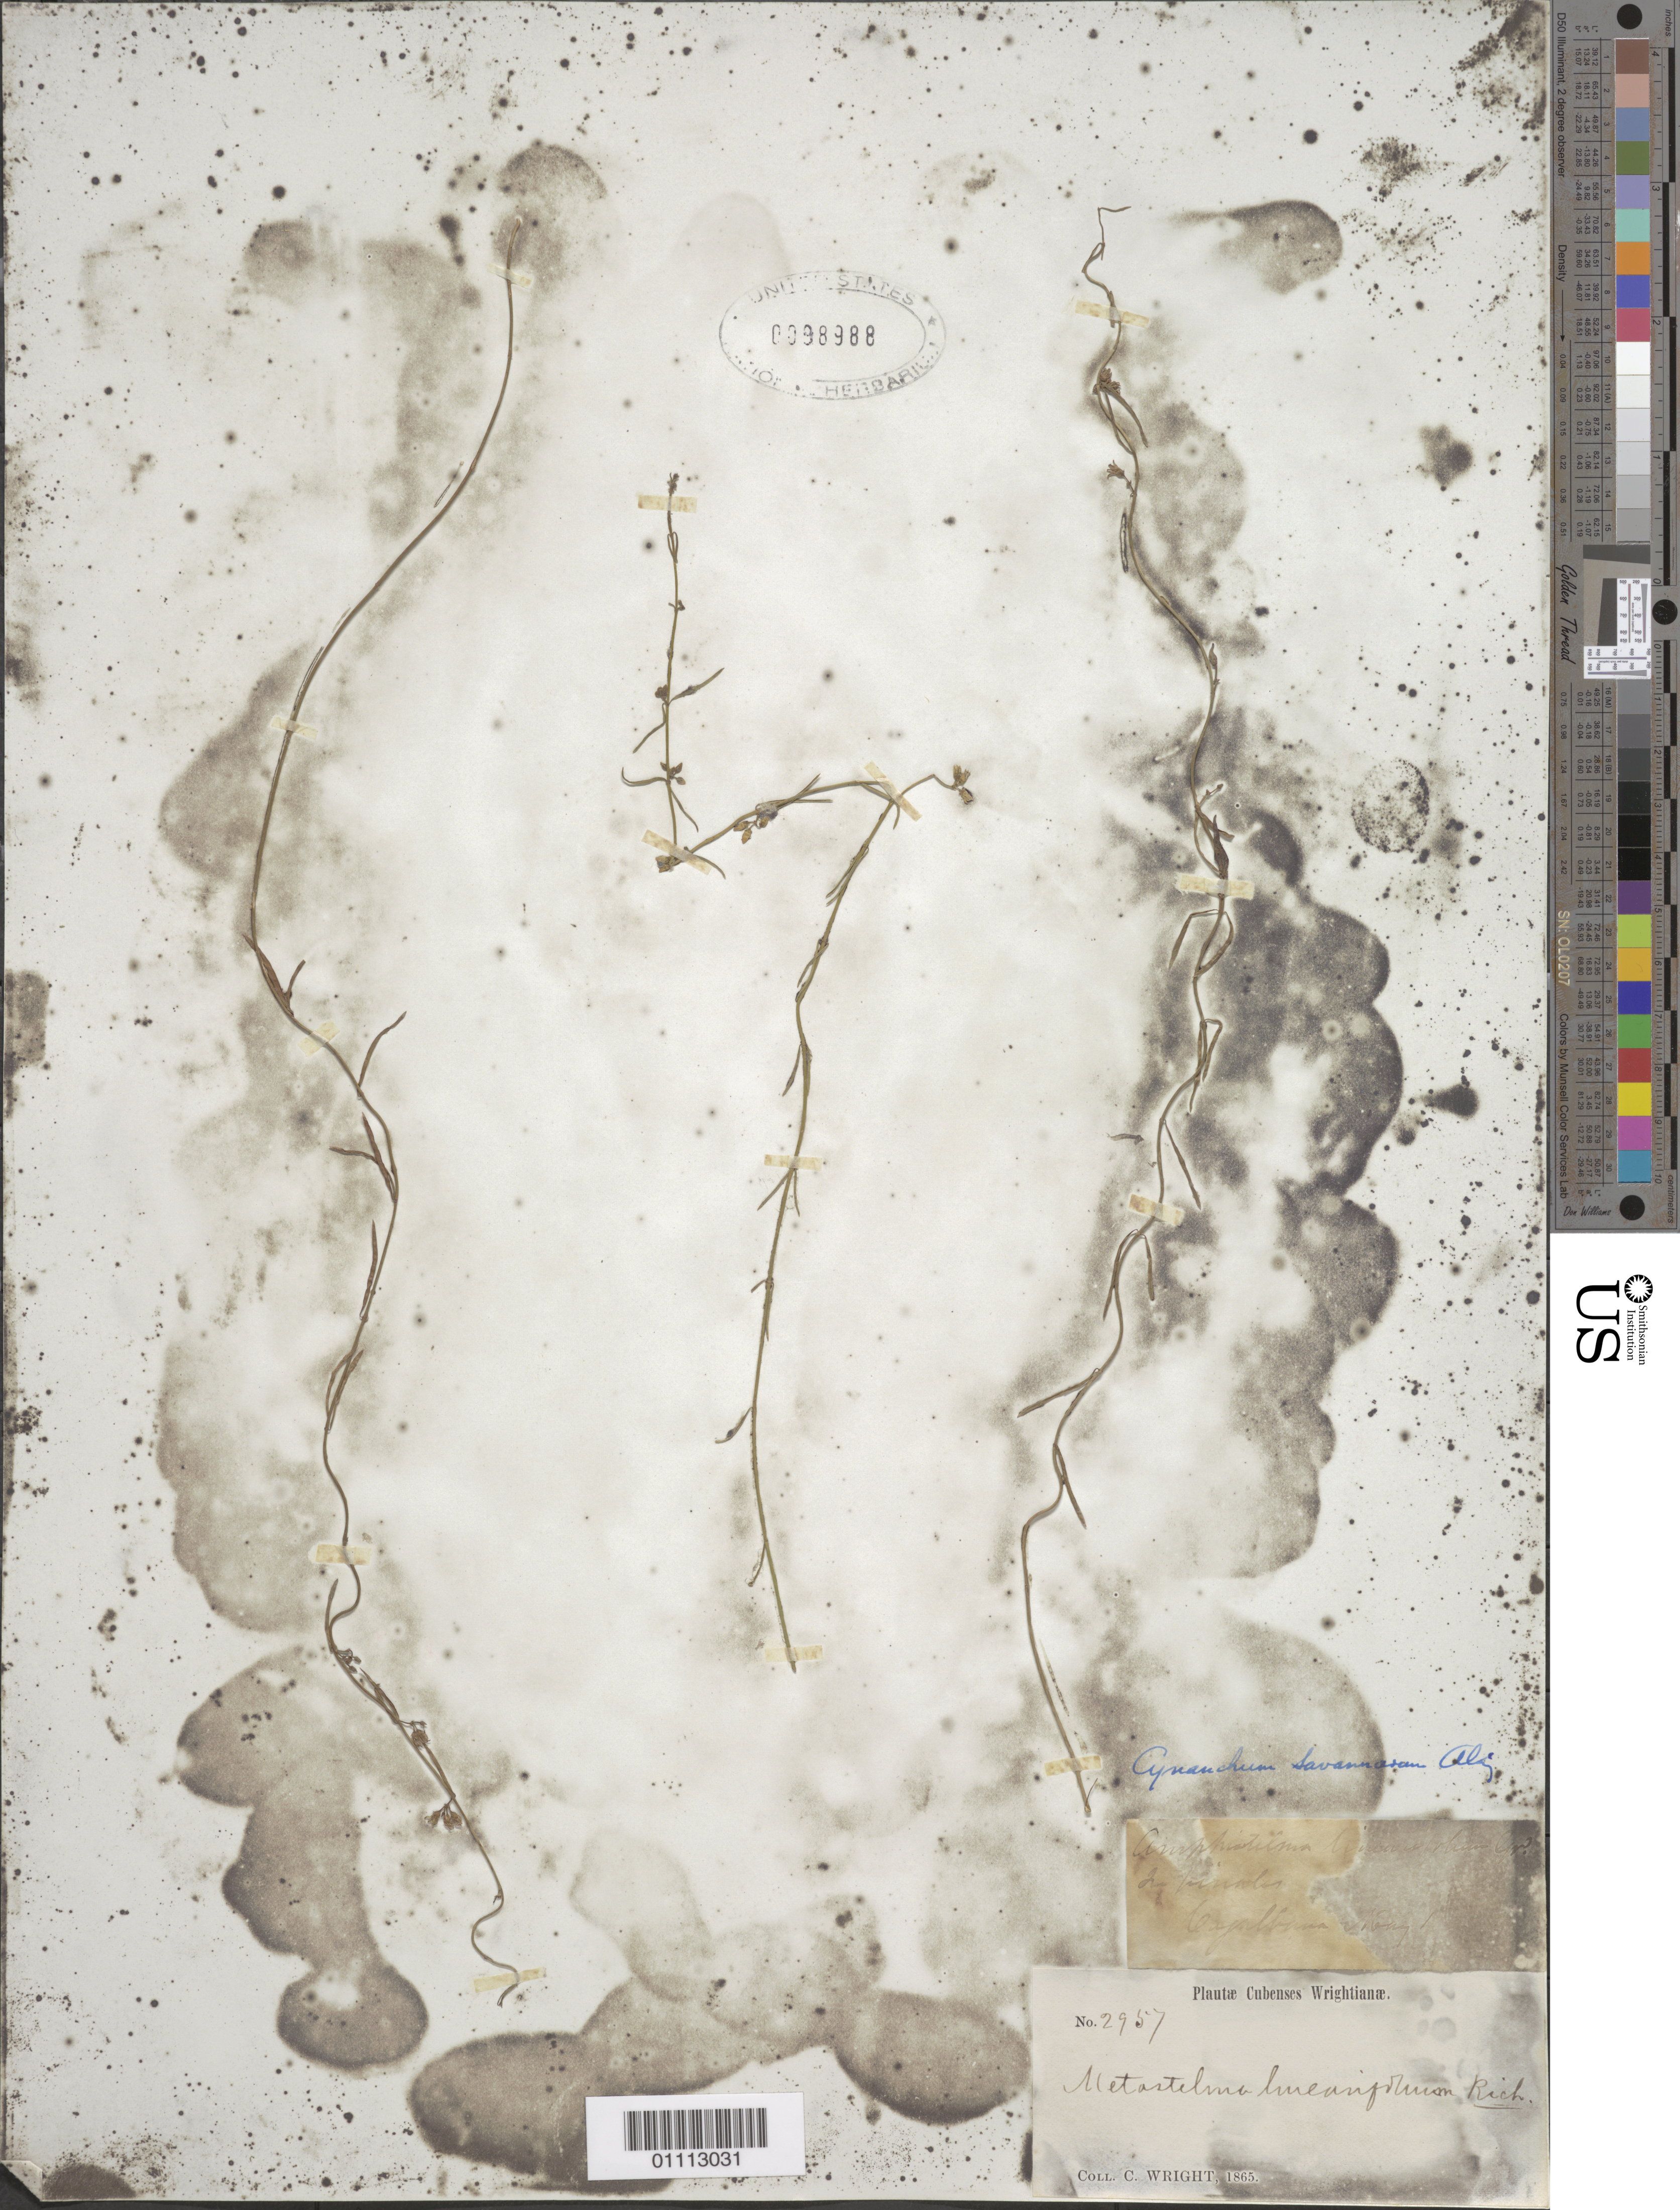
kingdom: Plantae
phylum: Tracheophyta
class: Magnoliopsida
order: Gentianales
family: Apocynaceae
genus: Cynanchum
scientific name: Cynanchum savannarum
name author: Alain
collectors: C. Wright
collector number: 2957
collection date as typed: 1865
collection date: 1865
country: Cuba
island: Cuba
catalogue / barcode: US 98988